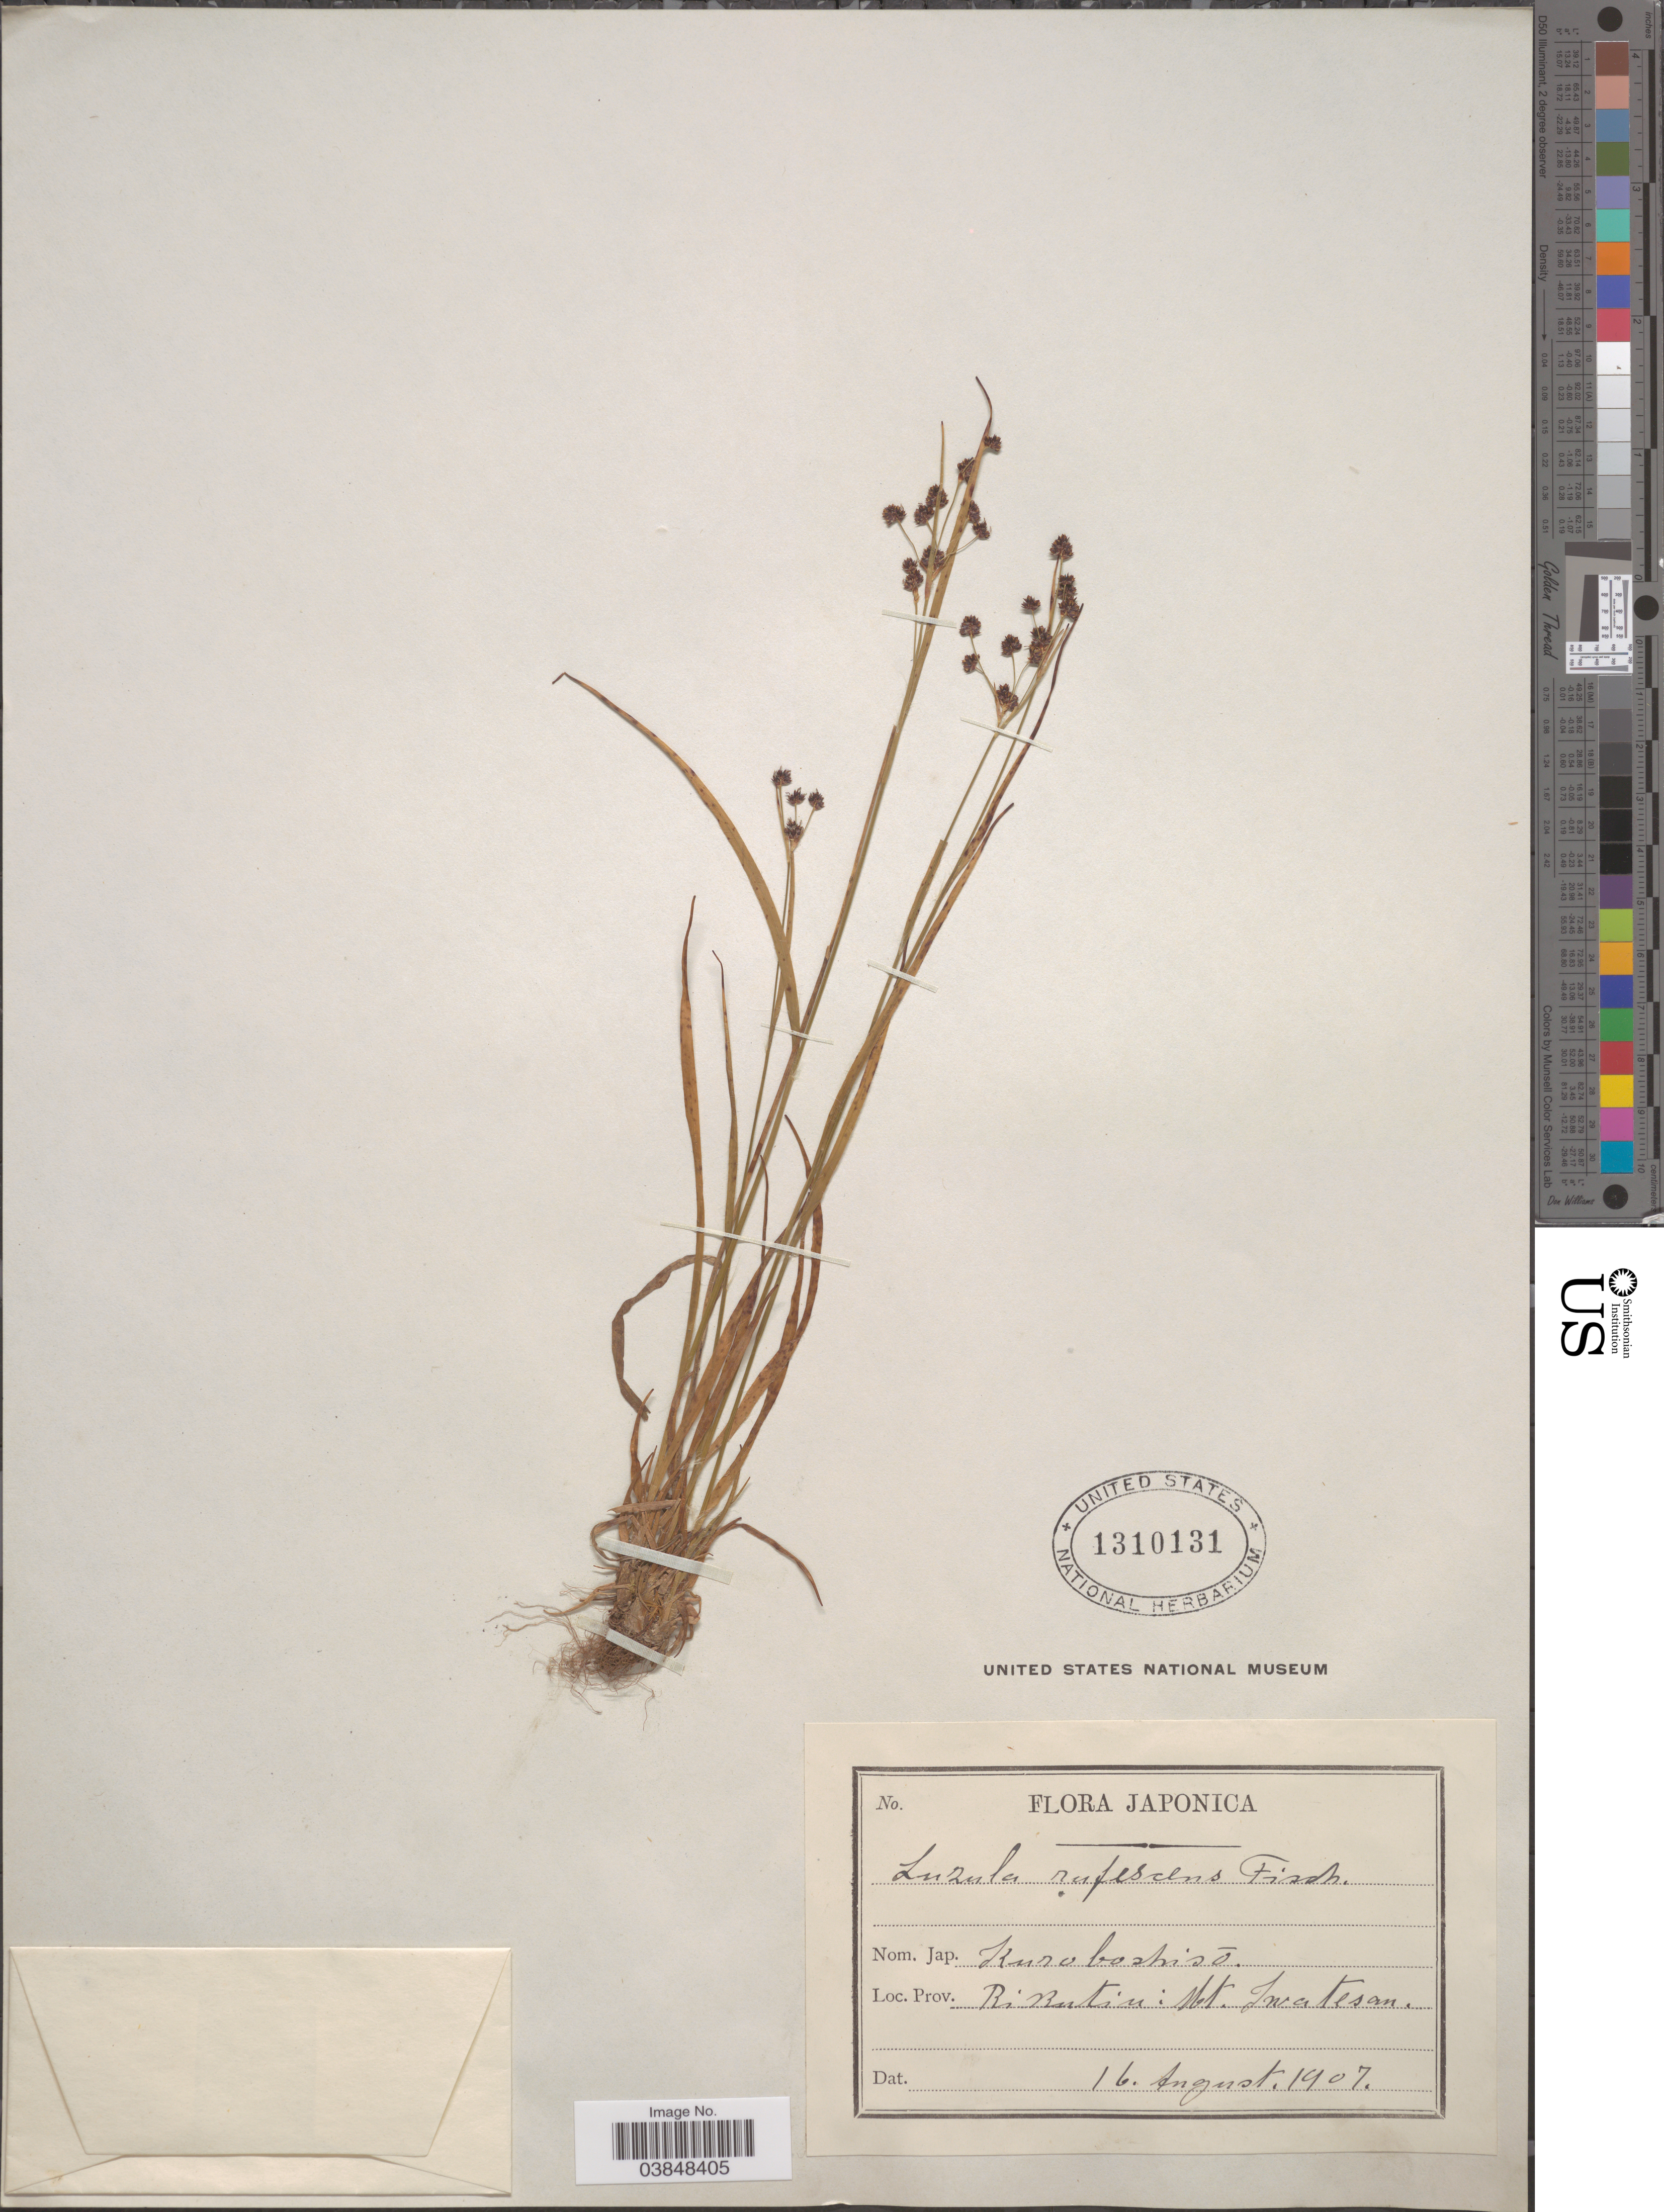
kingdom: Plantae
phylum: Tracheophyta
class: Liliopsida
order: Poales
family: Juncaceae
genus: Luzula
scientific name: Luzula rufescens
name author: Fisch. ex E. Mey.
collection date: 1907-08-16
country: Japan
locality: Rikutiu: Mt. Iwatesan.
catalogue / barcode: US 1310131